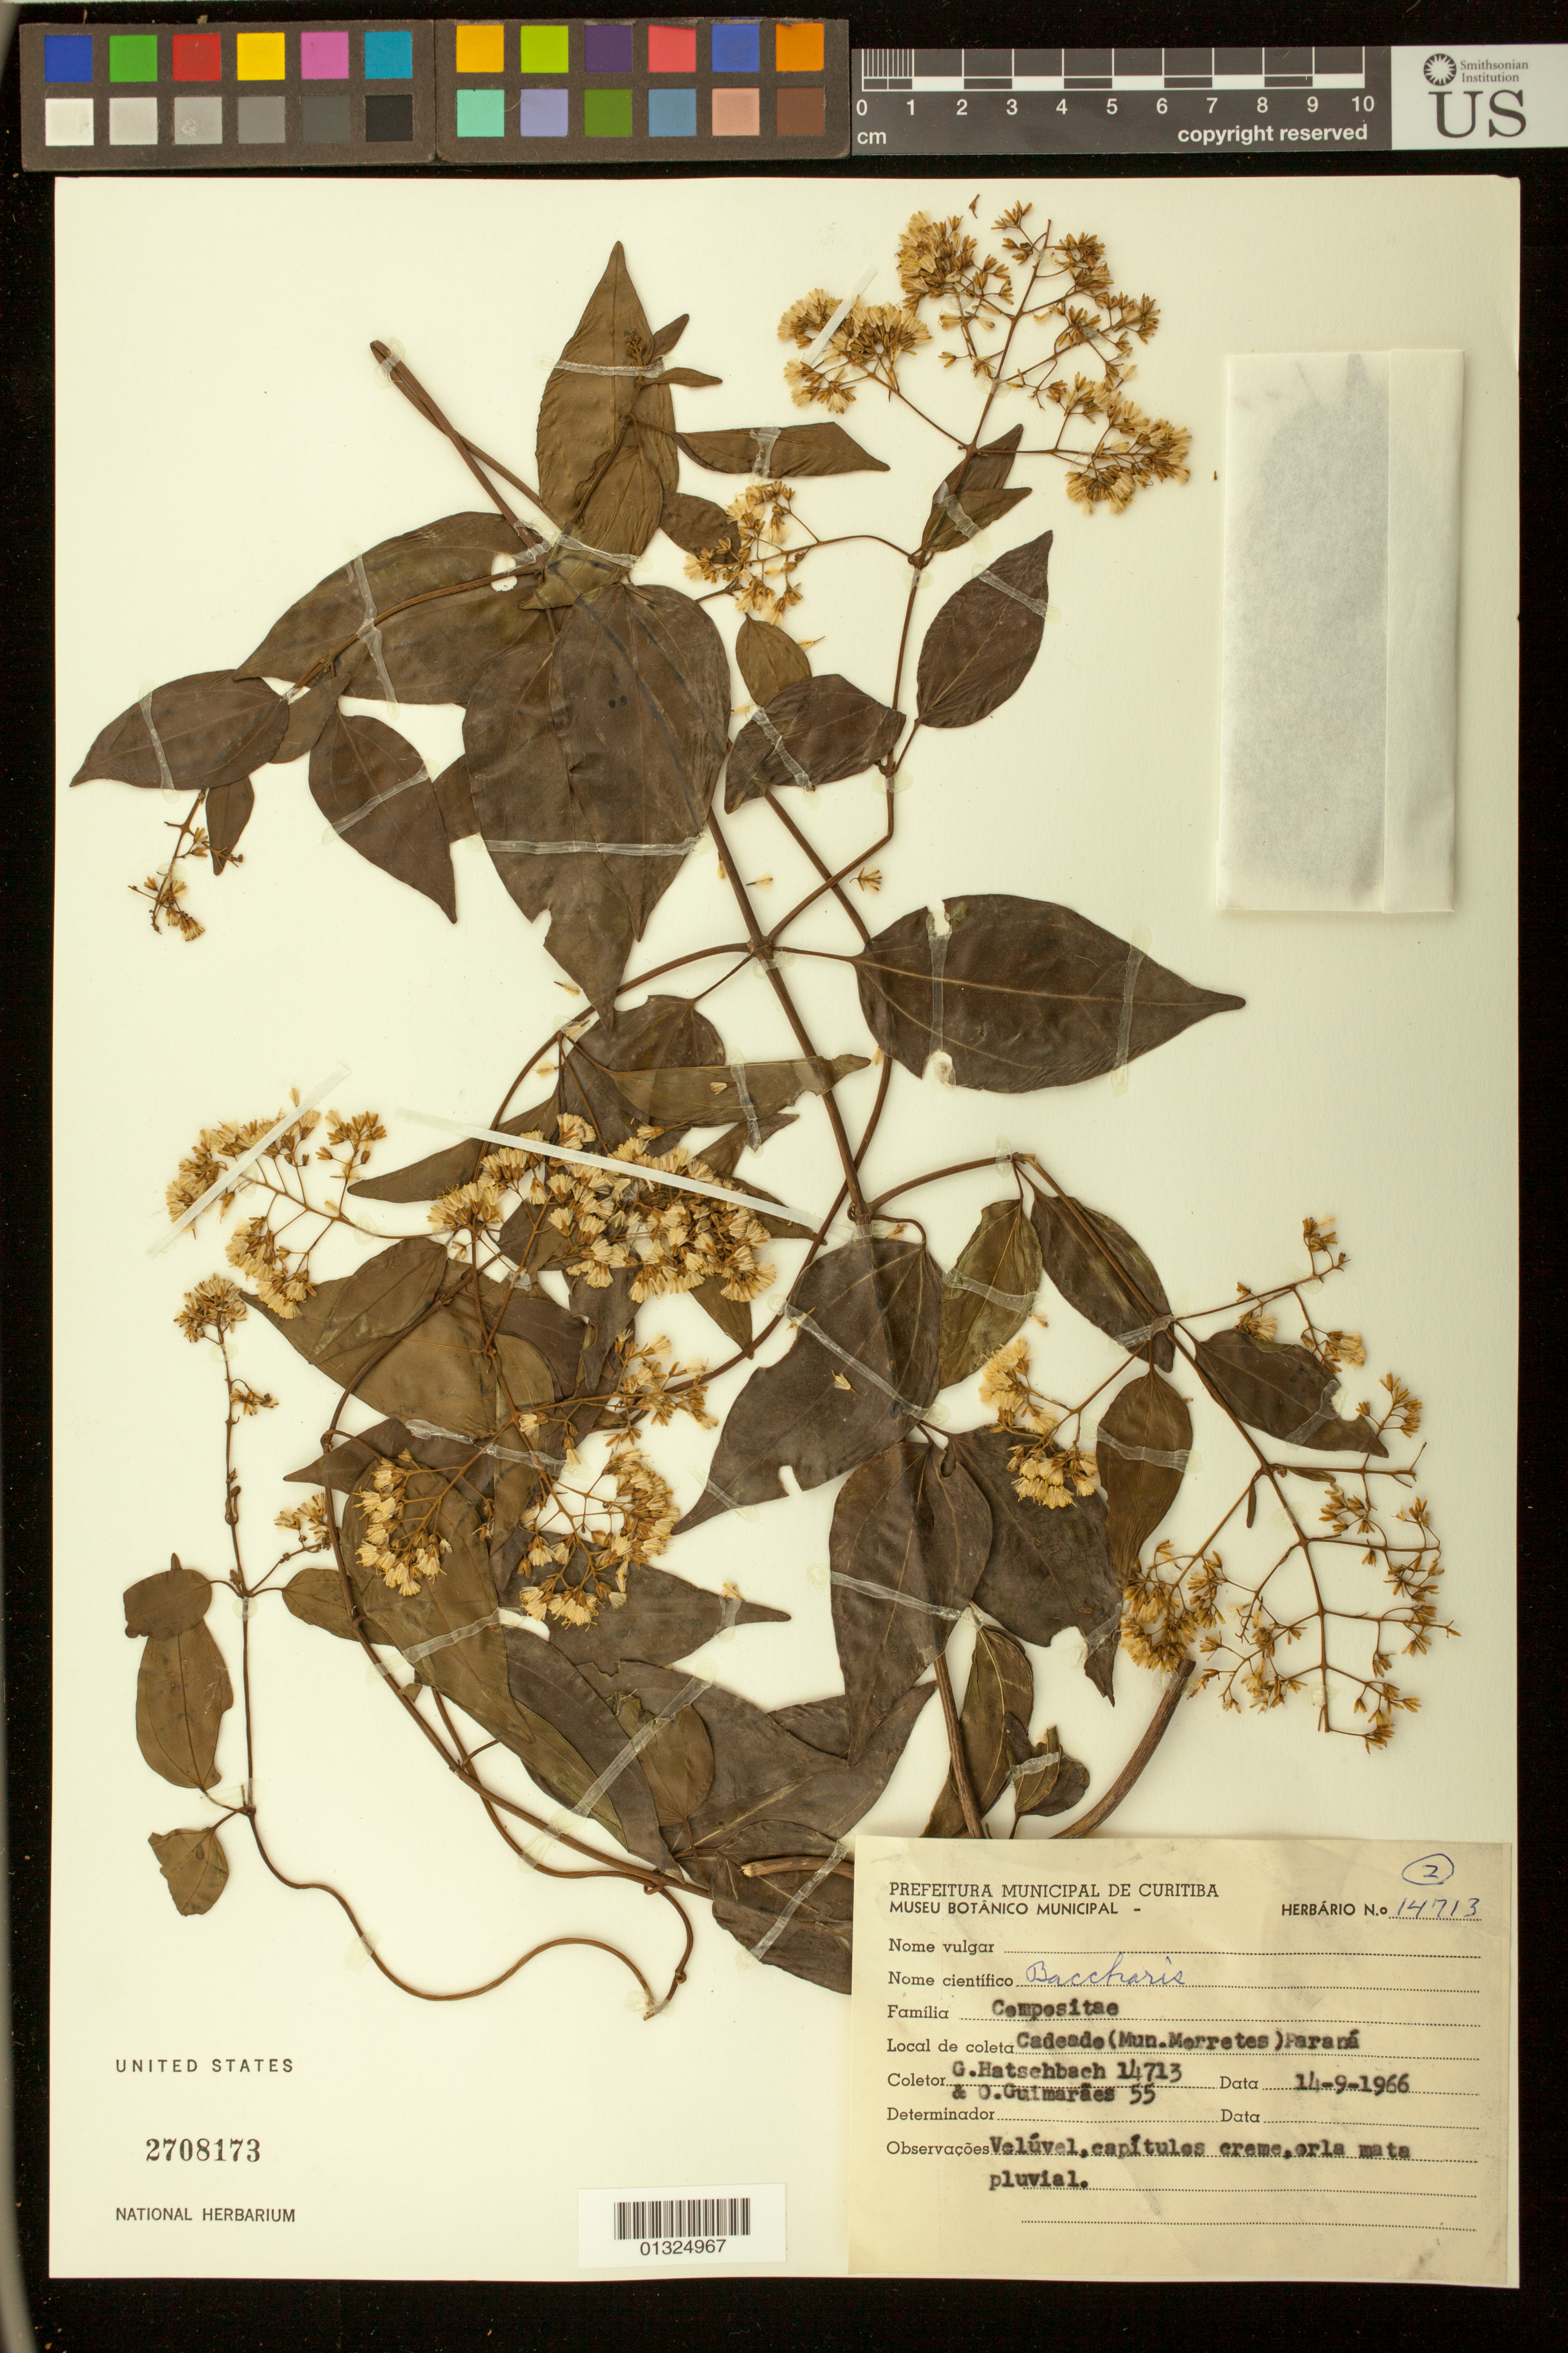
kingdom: Plantae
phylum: Tracheophyta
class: Magnoliopsida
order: Asterales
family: Asteraceae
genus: Baccharis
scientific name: Baccharis sp.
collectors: G. Hatschbach & O. A. Guimarães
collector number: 14713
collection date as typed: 14 Sep 1966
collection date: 1966-09-14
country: Brazil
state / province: Paraná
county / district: Morretes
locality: Cadeado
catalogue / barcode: US 2708173